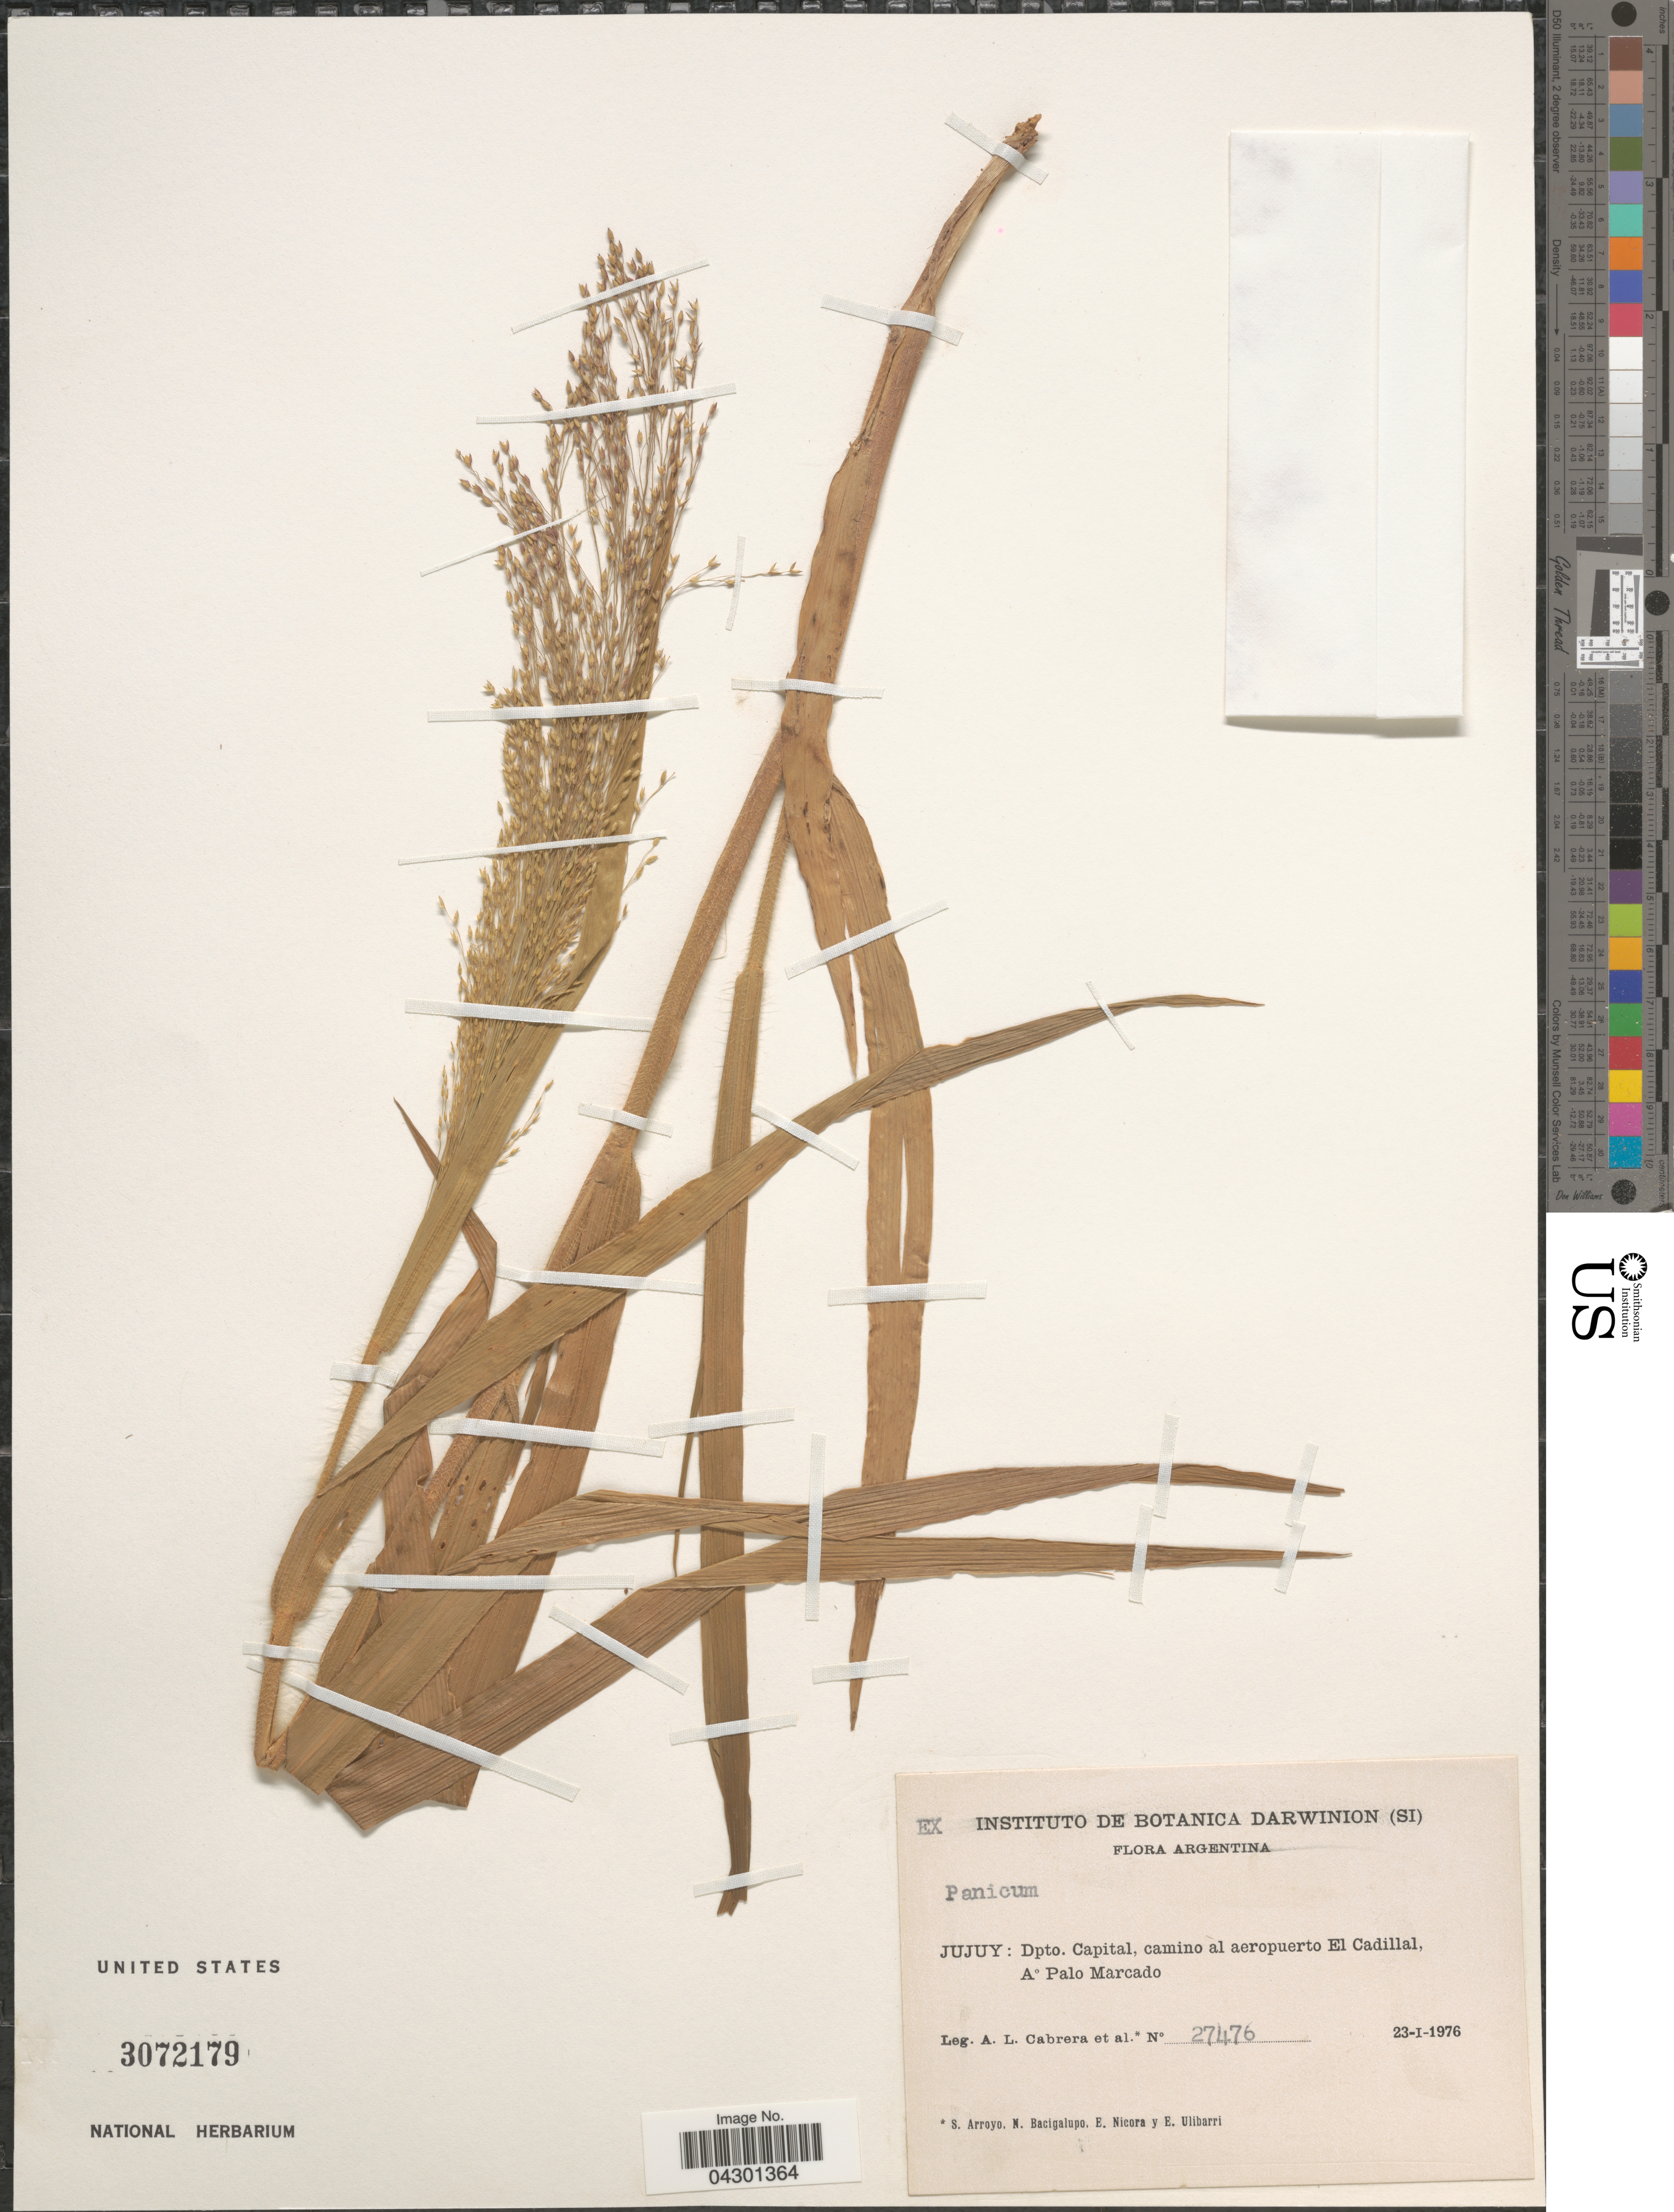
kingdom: Plantae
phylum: Tracheophyta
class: Liliopsida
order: Poales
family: Poaceae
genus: Panicum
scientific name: Panicum sp.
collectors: A. L. Cabrera & et al.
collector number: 27476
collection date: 1976-01-23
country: Argentina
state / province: Jujuy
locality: Dpto. Capital, camino al aeropuerto El Cadillal, Aº Palo Marcado.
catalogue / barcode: US 3072179